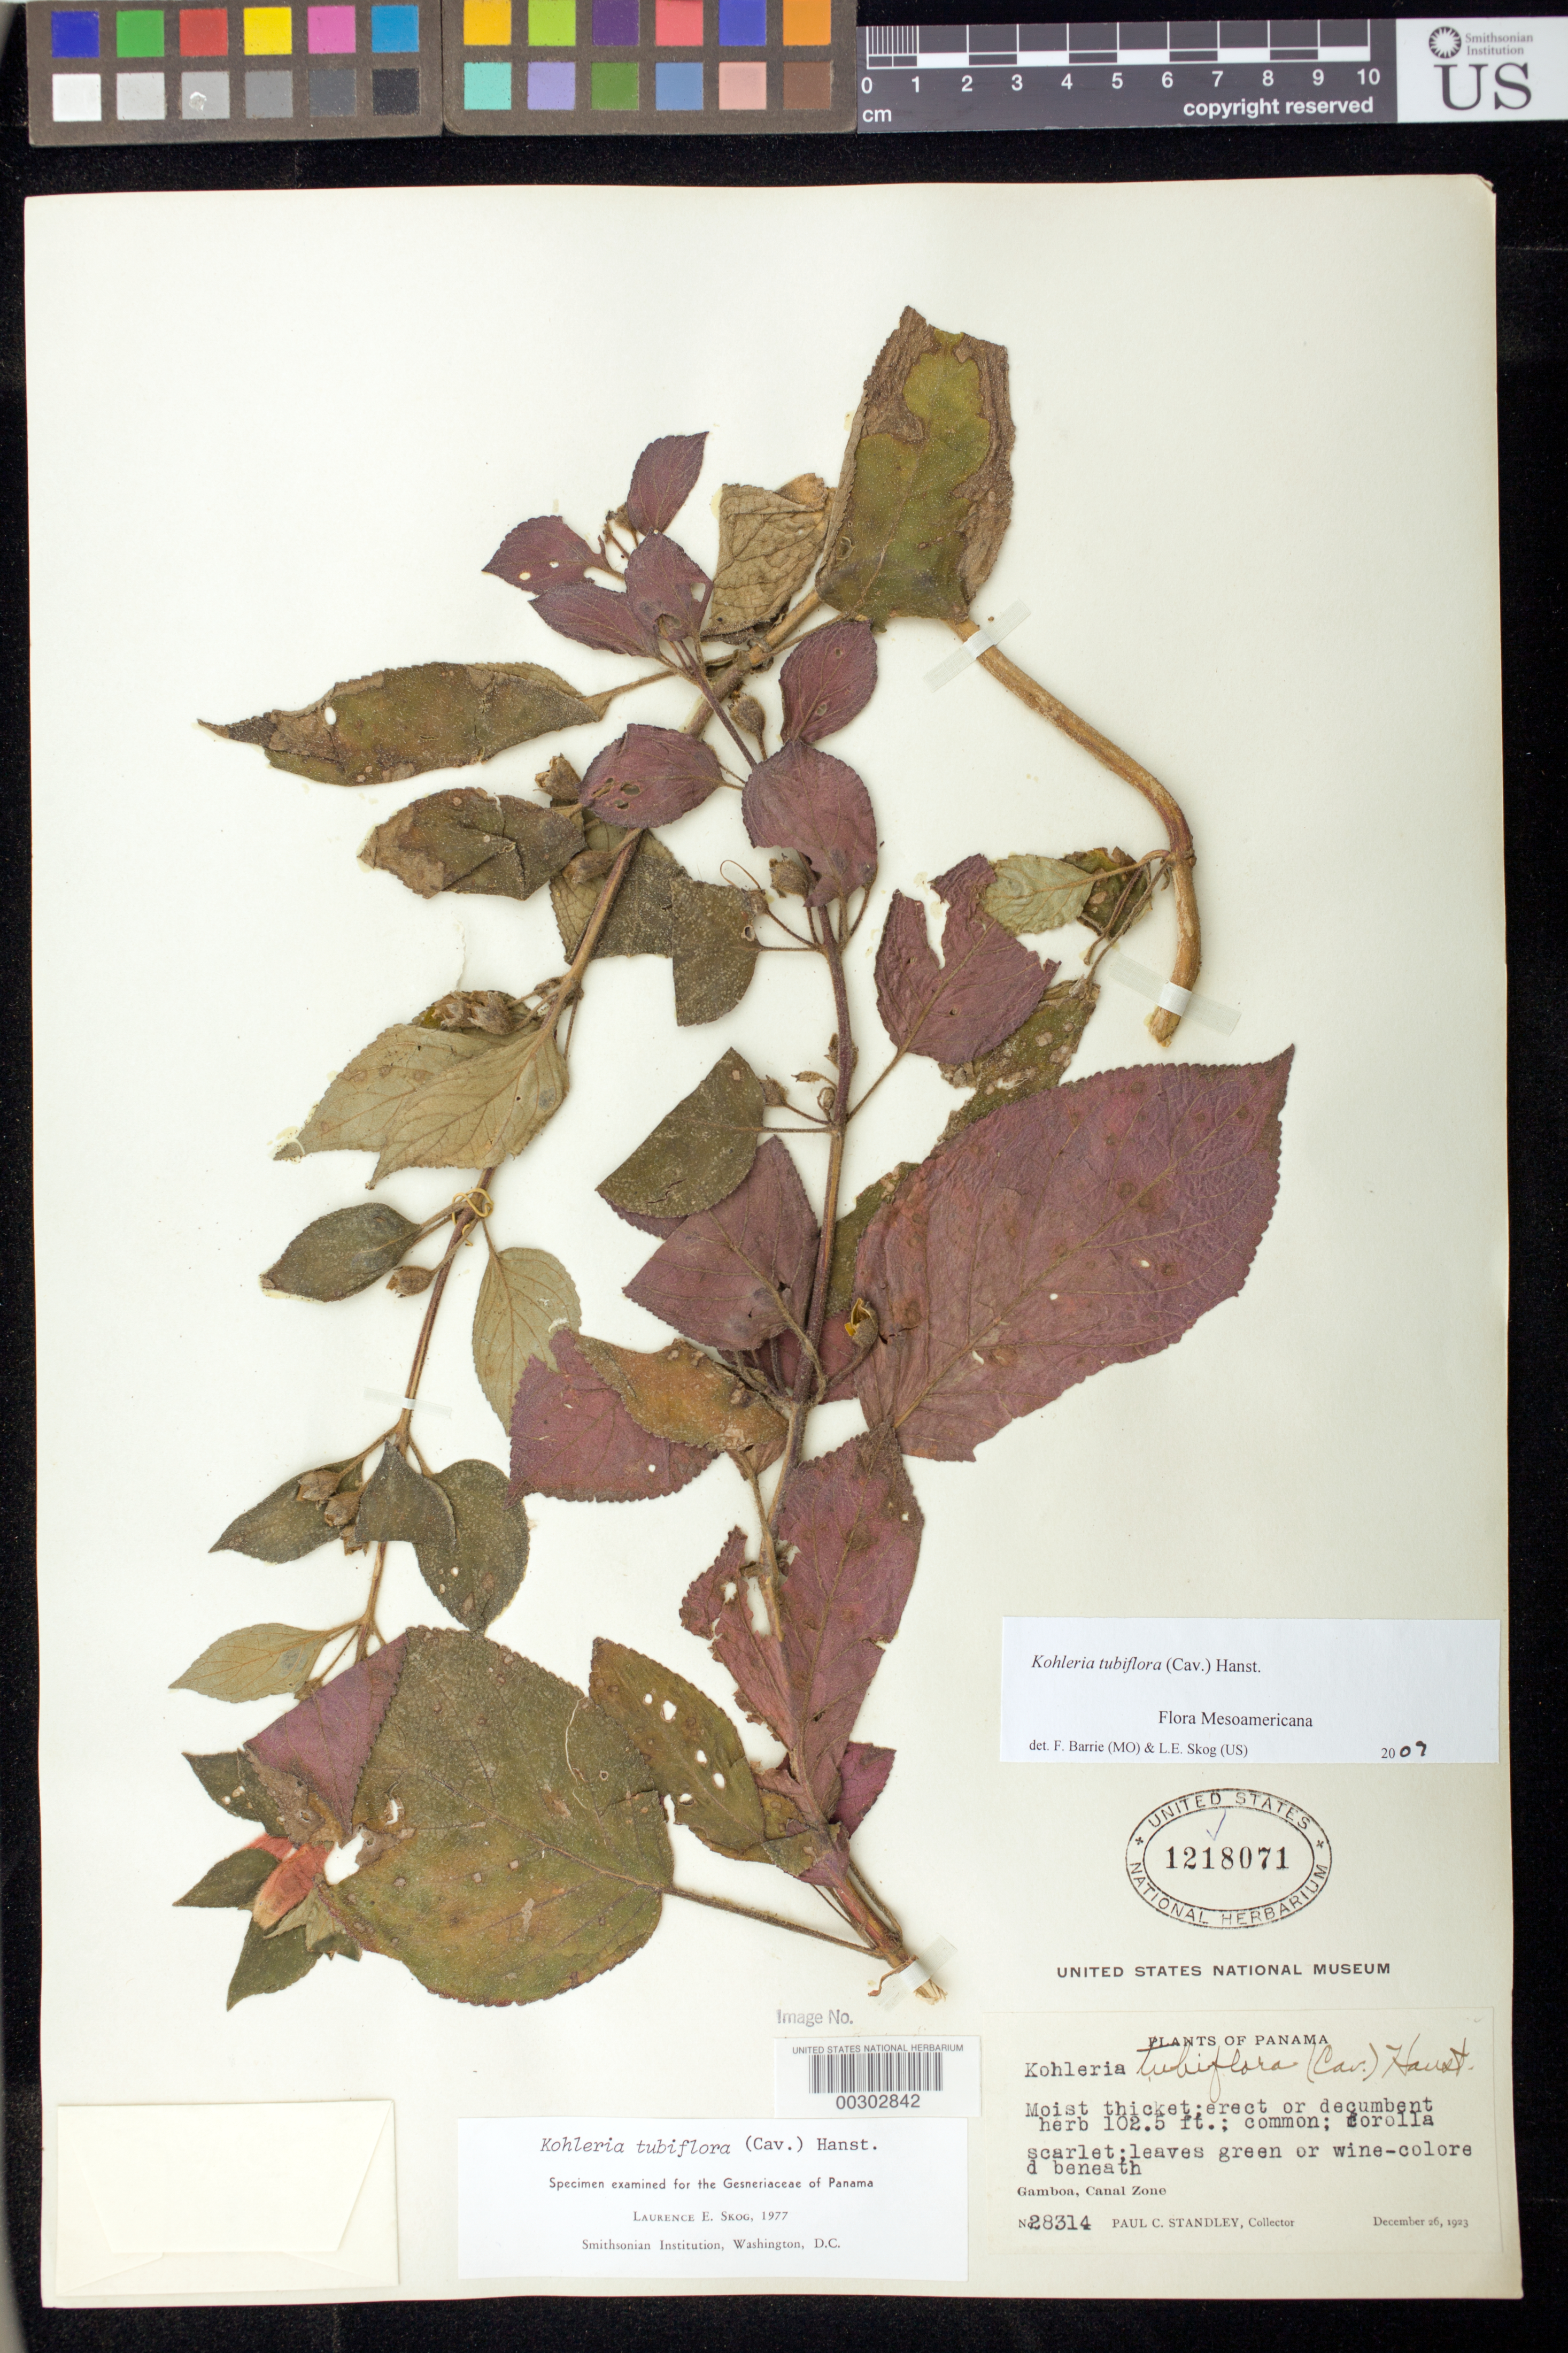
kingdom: Plantae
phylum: Tracheophyta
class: Magnoliopsida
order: Lamiales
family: Gesneriaceae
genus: Kohleria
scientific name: Kohleria tubiflora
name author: (Cav.) Hanst.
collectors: P. C. Standley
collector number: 28314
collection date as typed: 26 Dec 1923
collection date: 1923-12-26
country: Panama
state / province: Colón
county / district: Canal Zone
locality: Gamboa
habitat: Moist thicket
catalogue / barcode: US 1218071